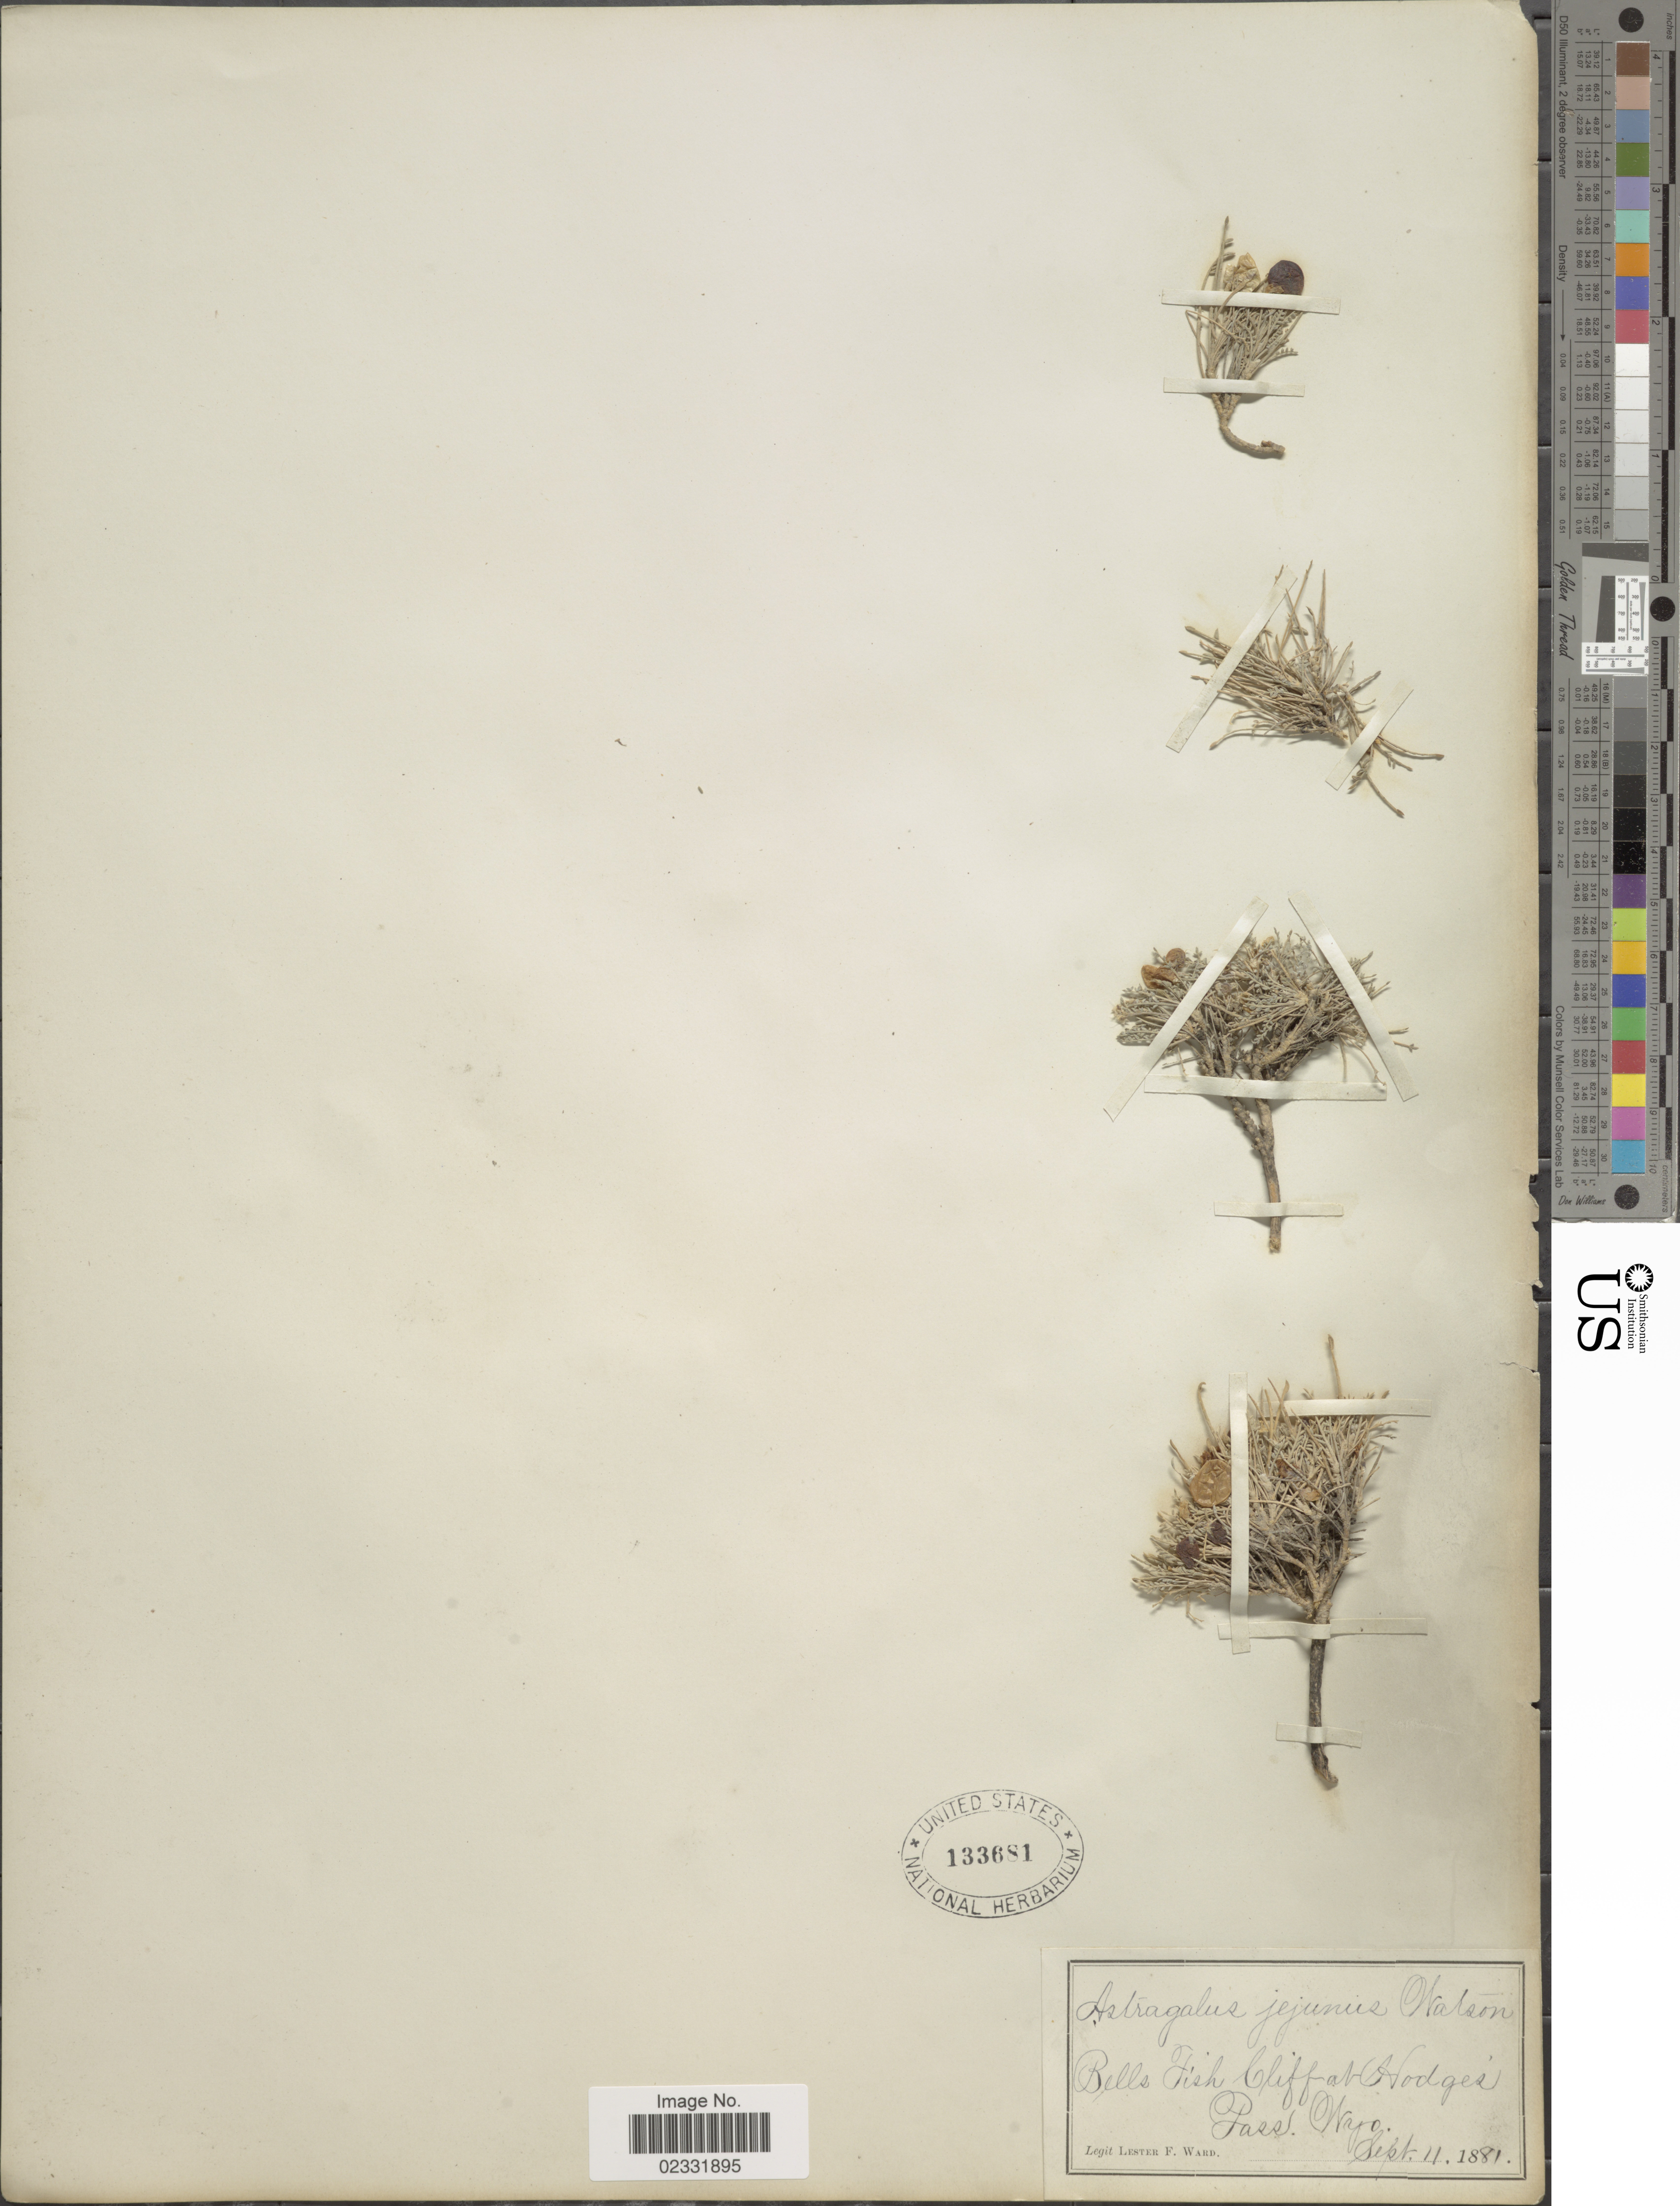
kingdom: Plantae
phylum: Tracheophyta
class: Magnoliopsida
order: Fabales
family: Fabaceae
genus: Astragalus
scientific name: Astragalus jejunus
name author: S. Watson in C. King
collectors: L. F. Ward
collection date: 1881-09-11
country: United States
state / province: Wyoming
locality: Bells Fish Cliff at Hodge's Pass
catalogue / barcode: US 133681